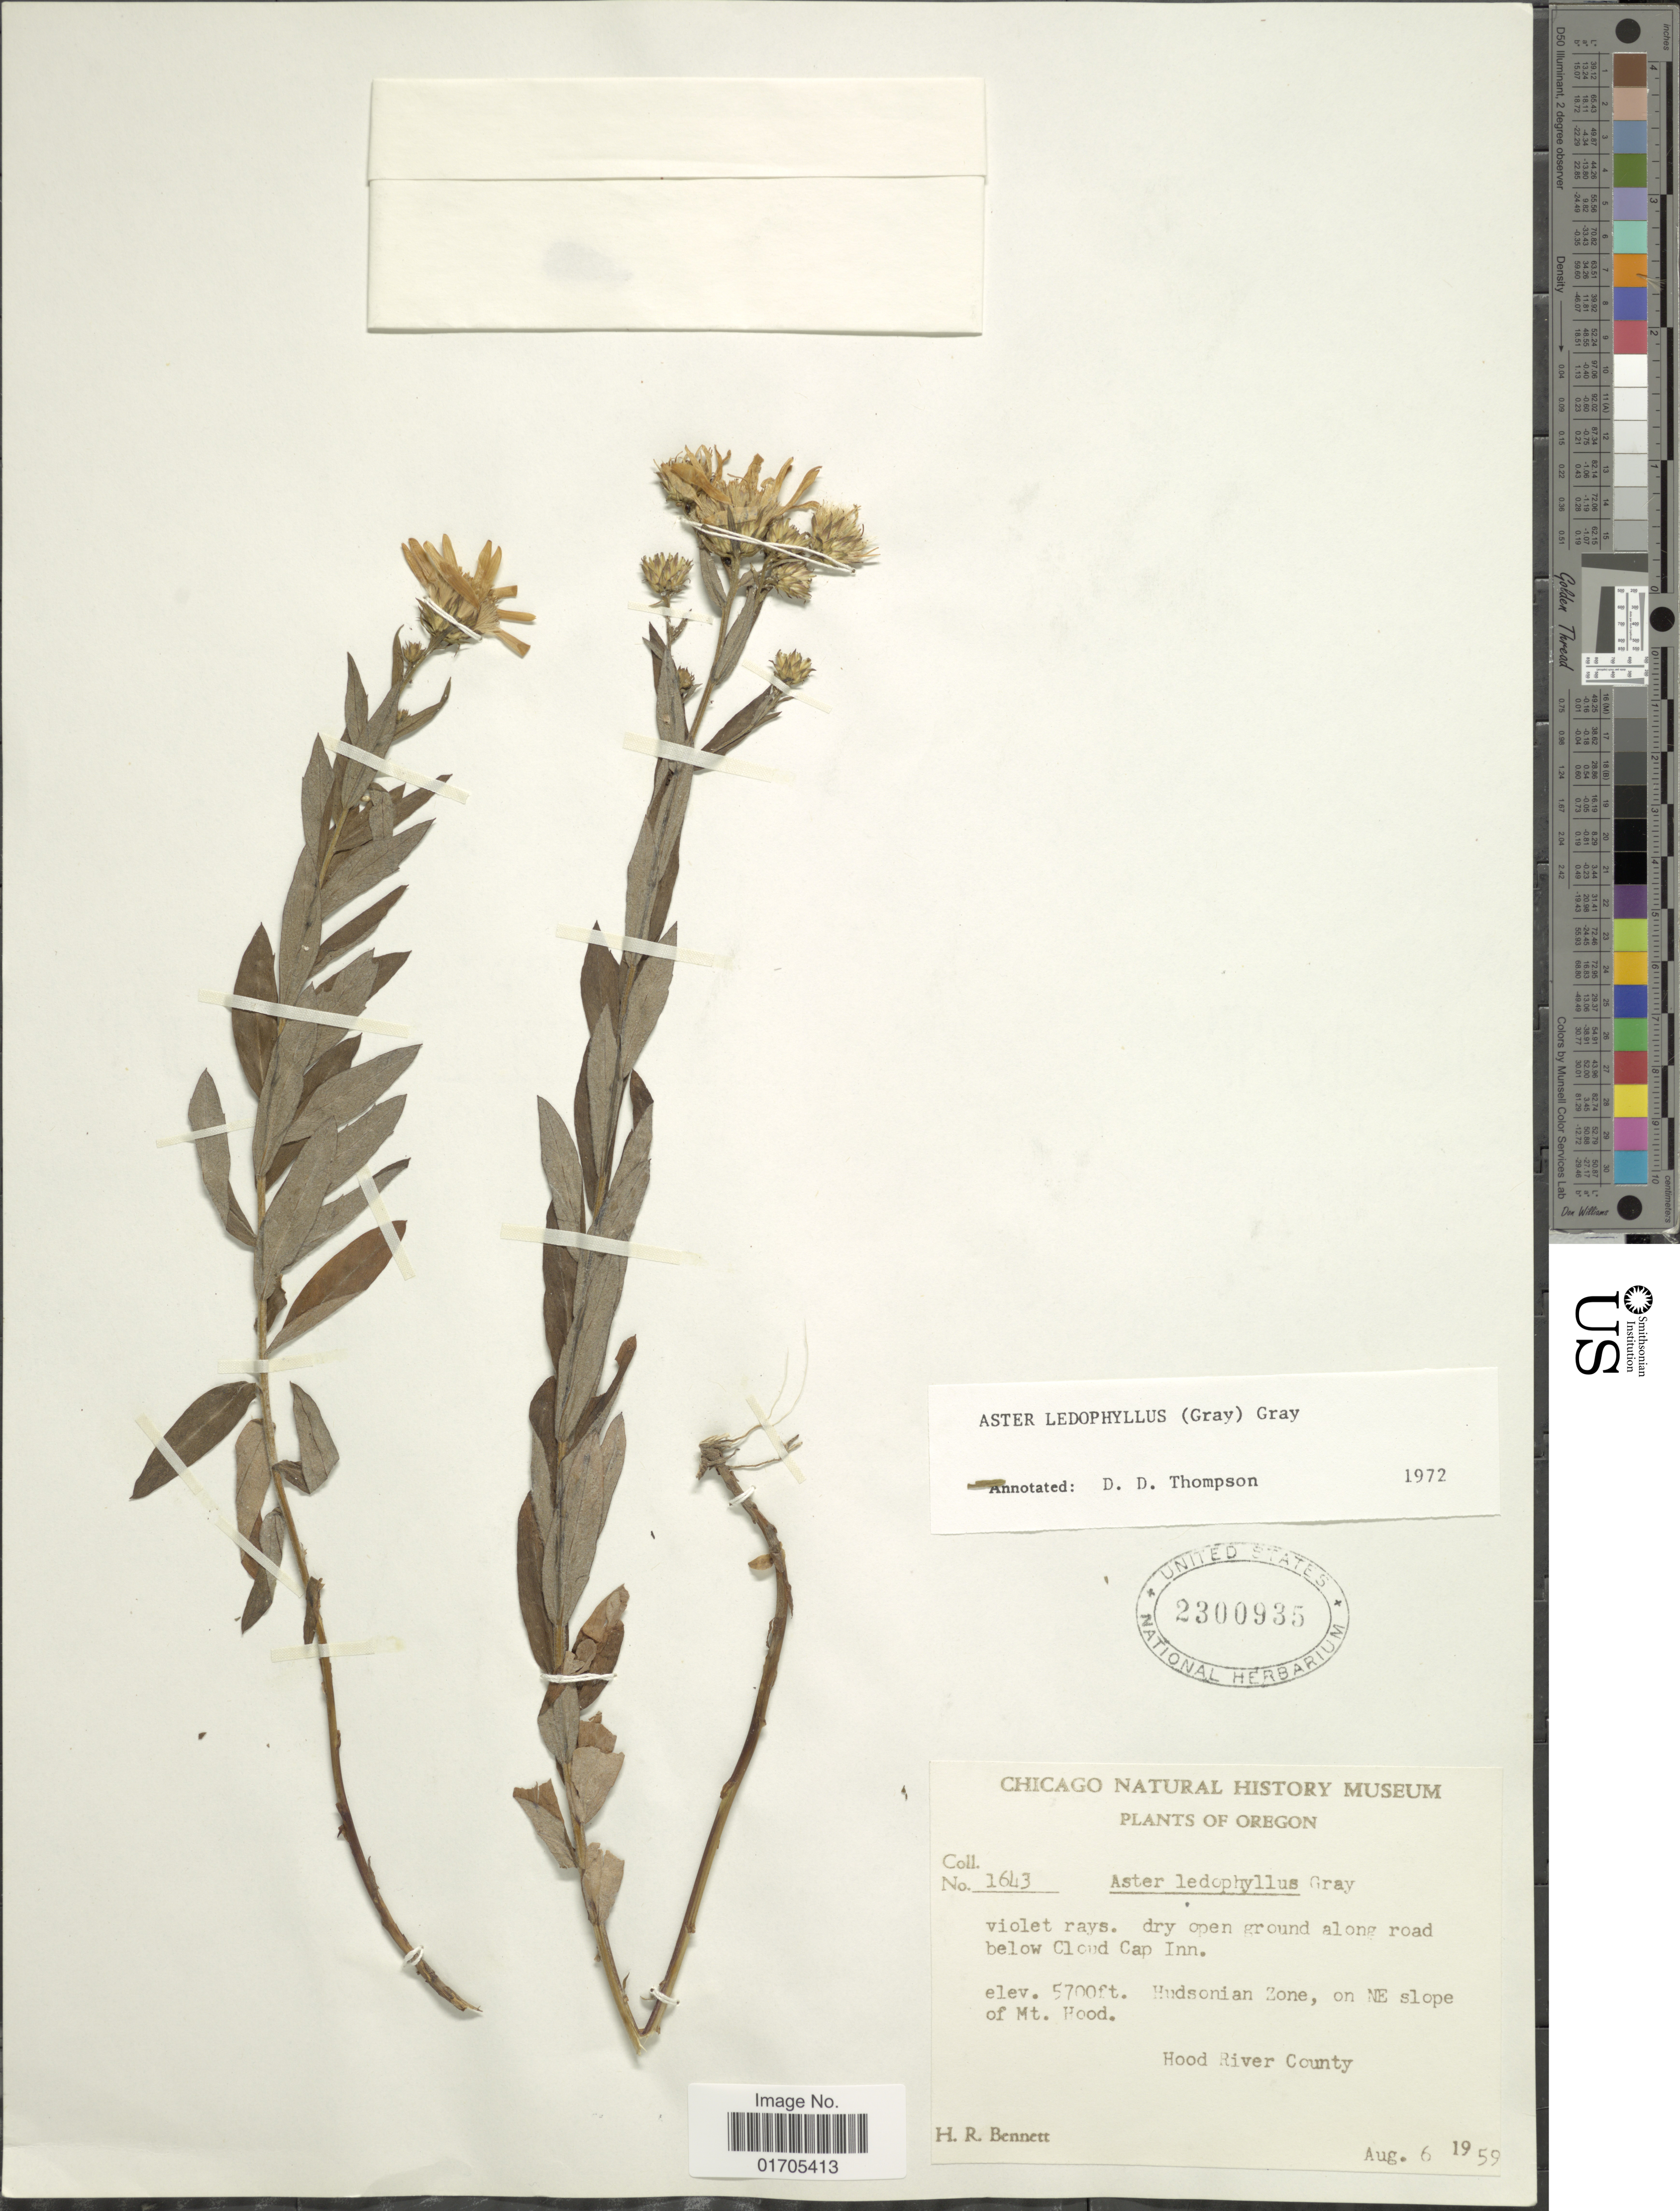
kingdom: Plantae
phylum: Tracheophyta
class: Magnoliopsida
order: Asterales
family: Asteraceae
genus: Eucephalus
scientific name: Eucephalus ledophyllus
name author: (A. Gray) Greene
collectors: H. R. Bennett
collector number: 1643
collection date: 1959-08-06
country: United States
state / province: Oregon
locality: Oregon. Dry open ground along road below Cloud Cap Inn. Hudsonian Zone, on NE slope of Mt. Hood. Hood River County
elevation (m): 1737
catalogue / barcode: US 2300935